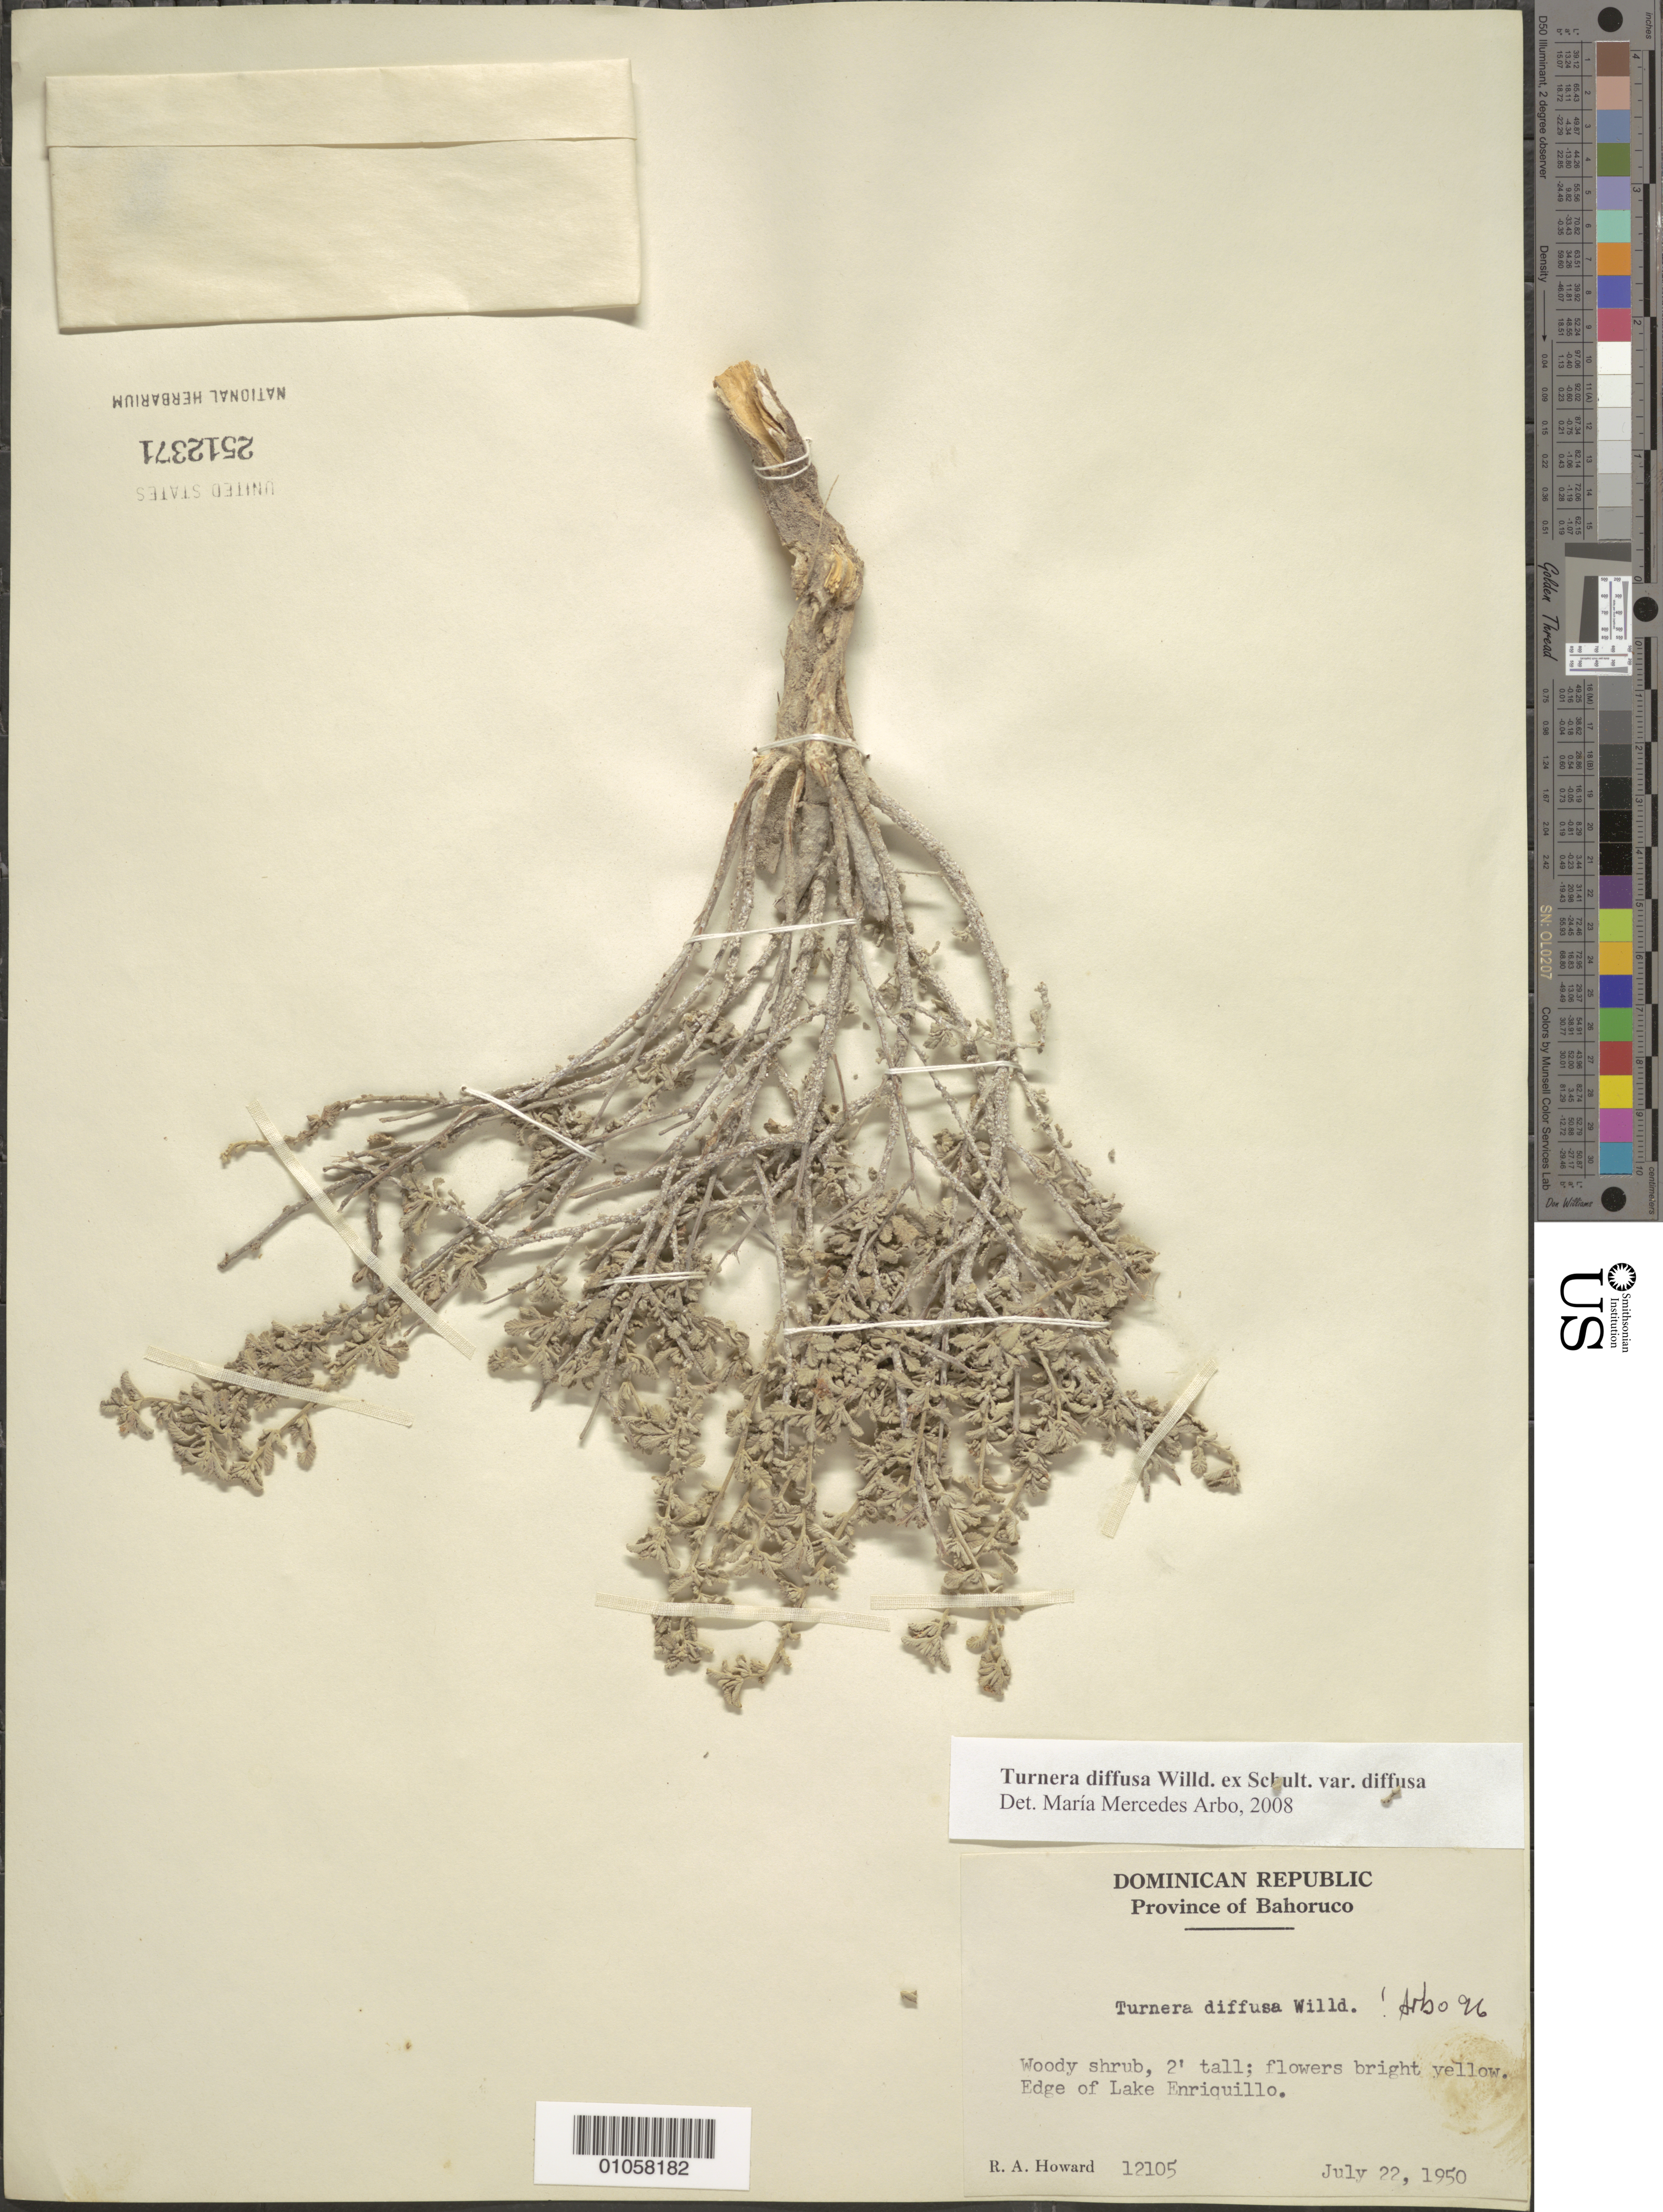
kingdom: Plantae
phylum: Tracheophyta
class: Magnoliopsida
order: Malpighiales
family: Turneraceae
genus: Turnera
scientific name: Turnera diffusa var. diffusa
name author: Willd. ex Schult.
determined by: Arbo, M. M.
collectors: R. A. Howard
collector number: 12105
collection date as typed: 22 Jul 1950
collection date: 1950-07-22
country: Dominican Republic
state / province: Baoruco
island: Hispaniola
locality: Lake Enriquillo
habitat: Edge of lake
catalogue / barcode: US 2512371